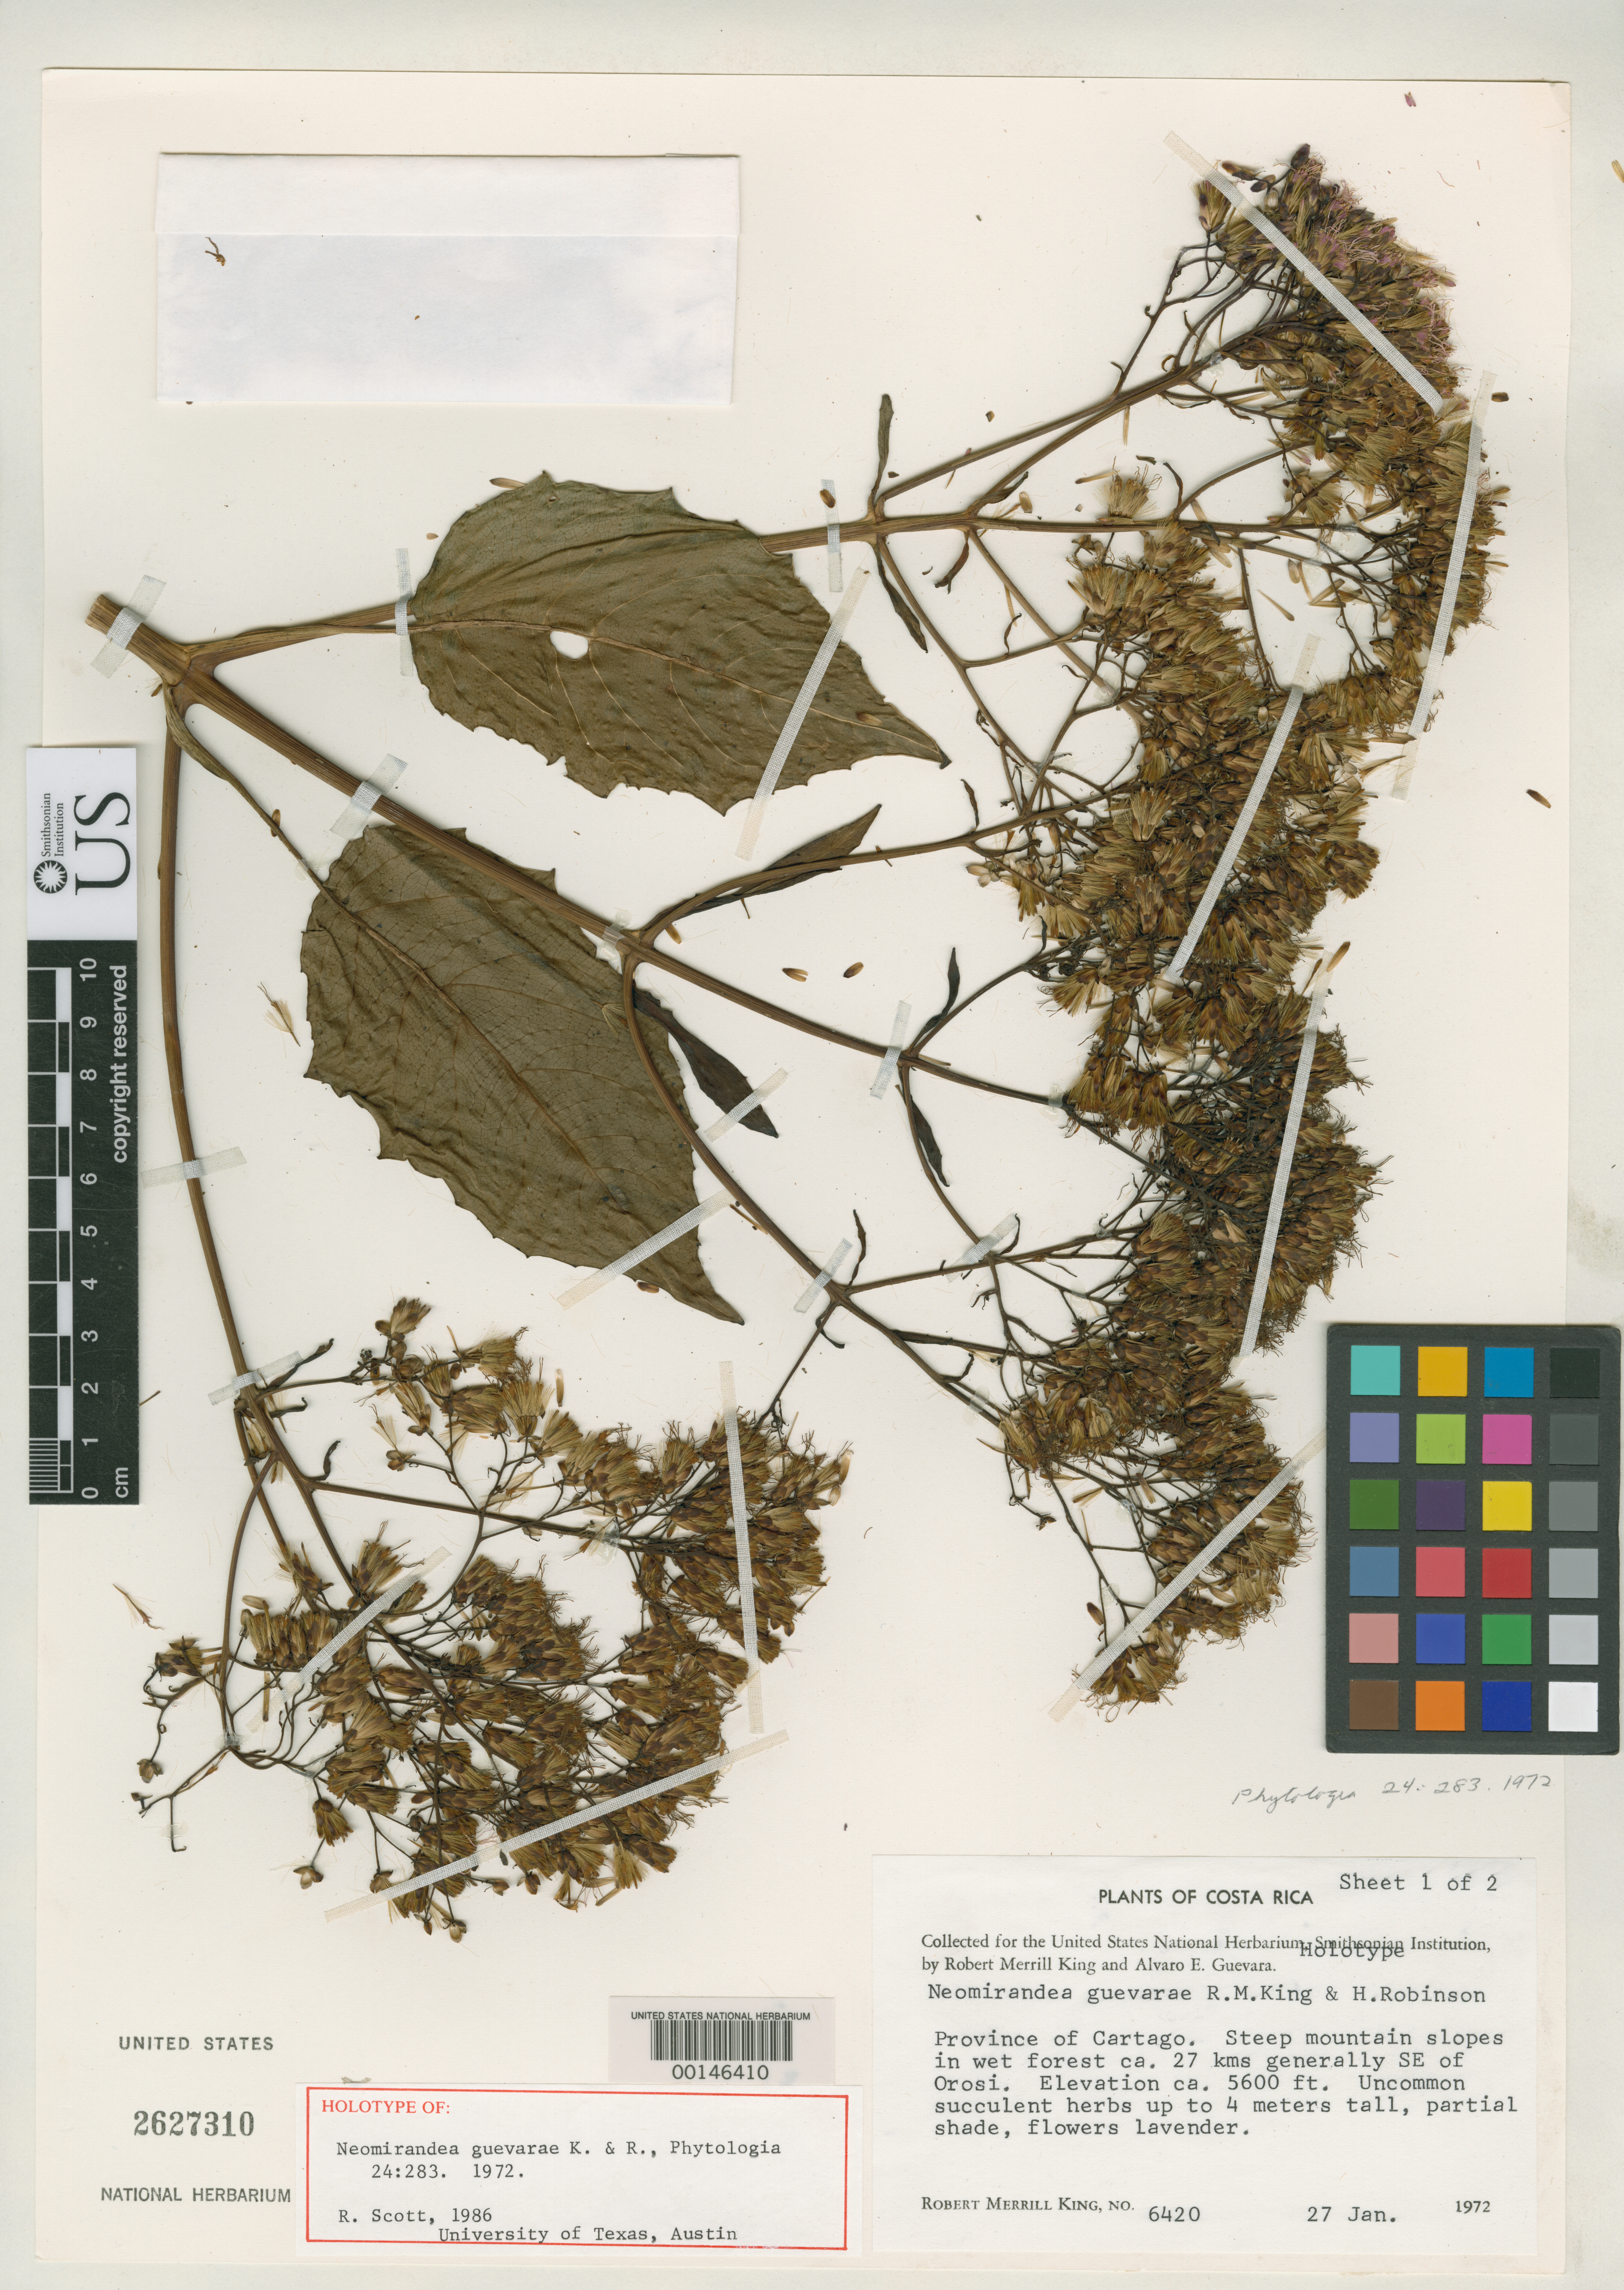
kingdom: Plantae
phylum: Tracheophyta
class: Magnoliopsida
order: Asterales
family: Asteraceae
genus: Neomirandea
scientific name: Neomirandea guevarae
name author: R.M. King & H. Rob.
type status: Holotype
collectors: R. M. King & A. E. Guevara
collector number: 6420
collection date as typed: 27 Jan 1972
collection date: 1972-01-27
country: Costa Rica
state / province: Cartago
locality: Ca. 27 km generally SE of Orosi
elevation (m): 1707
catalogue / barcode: US 2627310